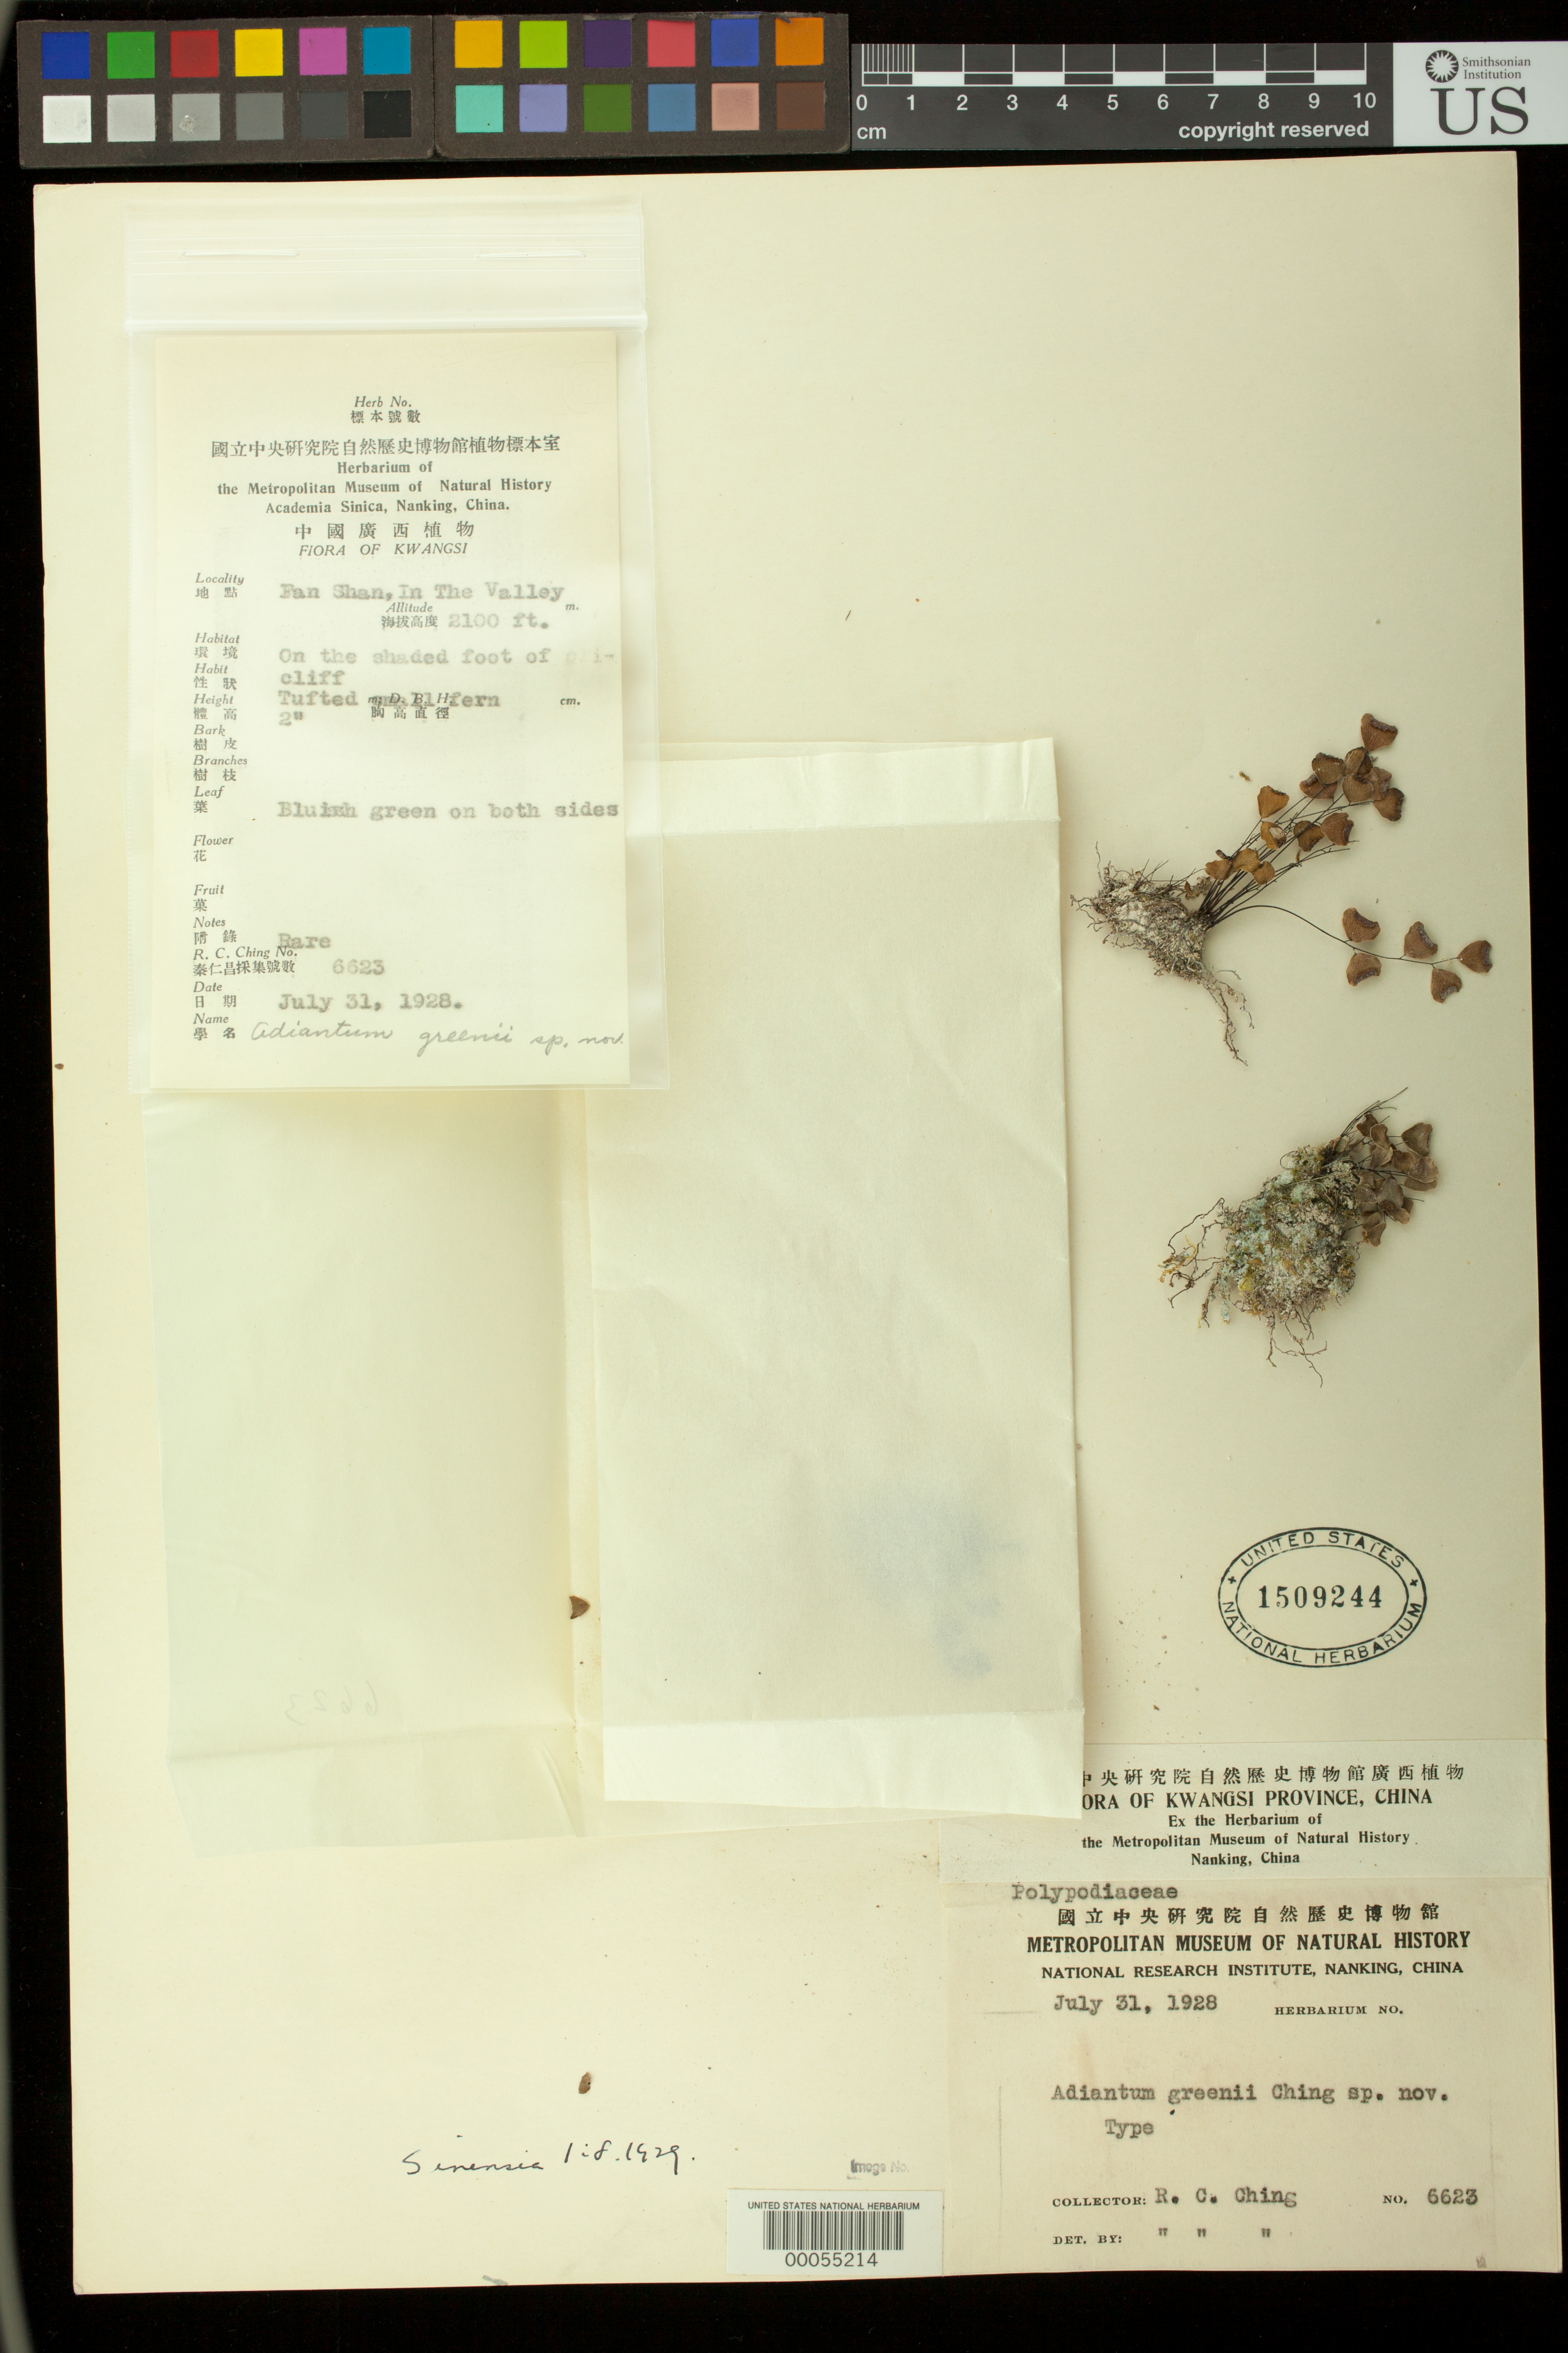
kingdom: Plantae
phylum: Tracheophyta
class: Polypodiopsida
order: Polypodiales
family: Pteridaceae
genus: Adiantum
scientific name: Adiantum greenii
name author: Ching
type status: Type Collection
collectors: R. C. Ching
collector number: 6623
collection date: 1928-07-31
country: China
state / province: Guangxi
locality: Kwangsi, Fan Shan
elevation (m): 640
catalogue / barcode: US 1509244